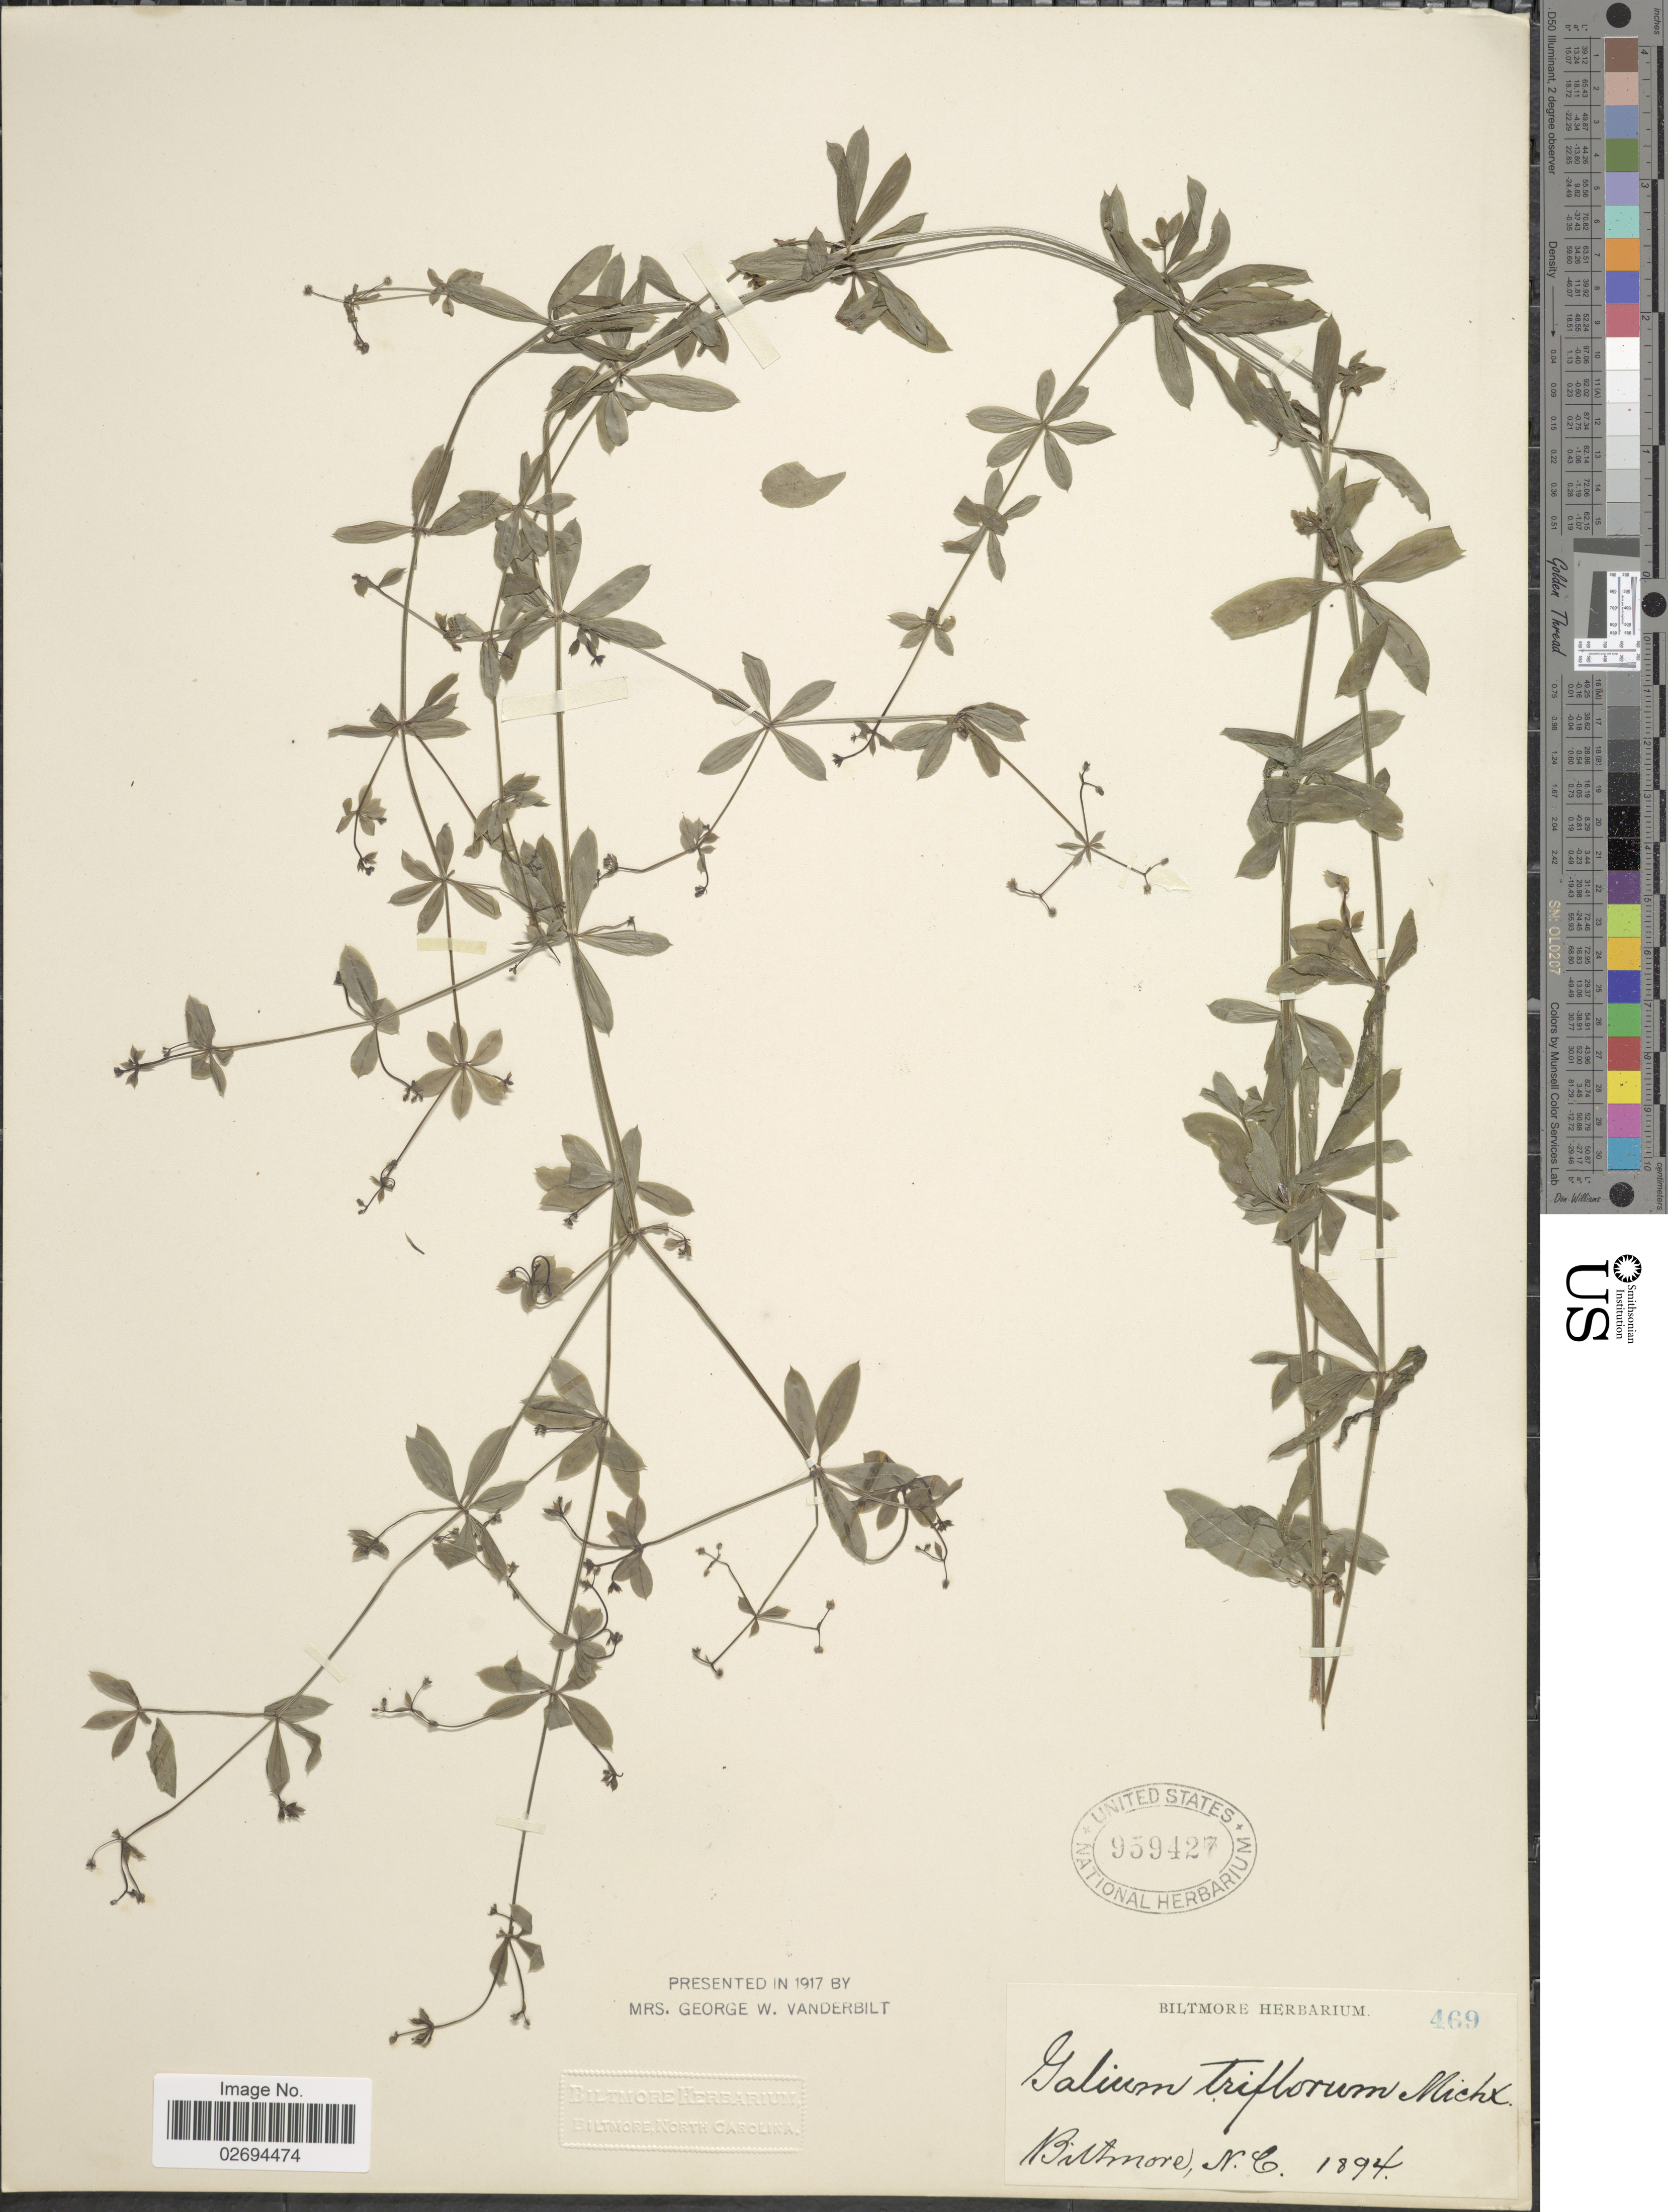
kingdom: Plantae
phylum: Tracheophyta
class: Magnoliopsida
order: Gentianales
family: Rubiaceae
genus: Galium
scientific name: Galium triflorum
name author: Michx.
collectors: ex herb. Biltmore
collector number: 469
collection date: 1894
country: United States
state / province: North Carolina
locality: Biltmore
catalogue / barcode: US 959427